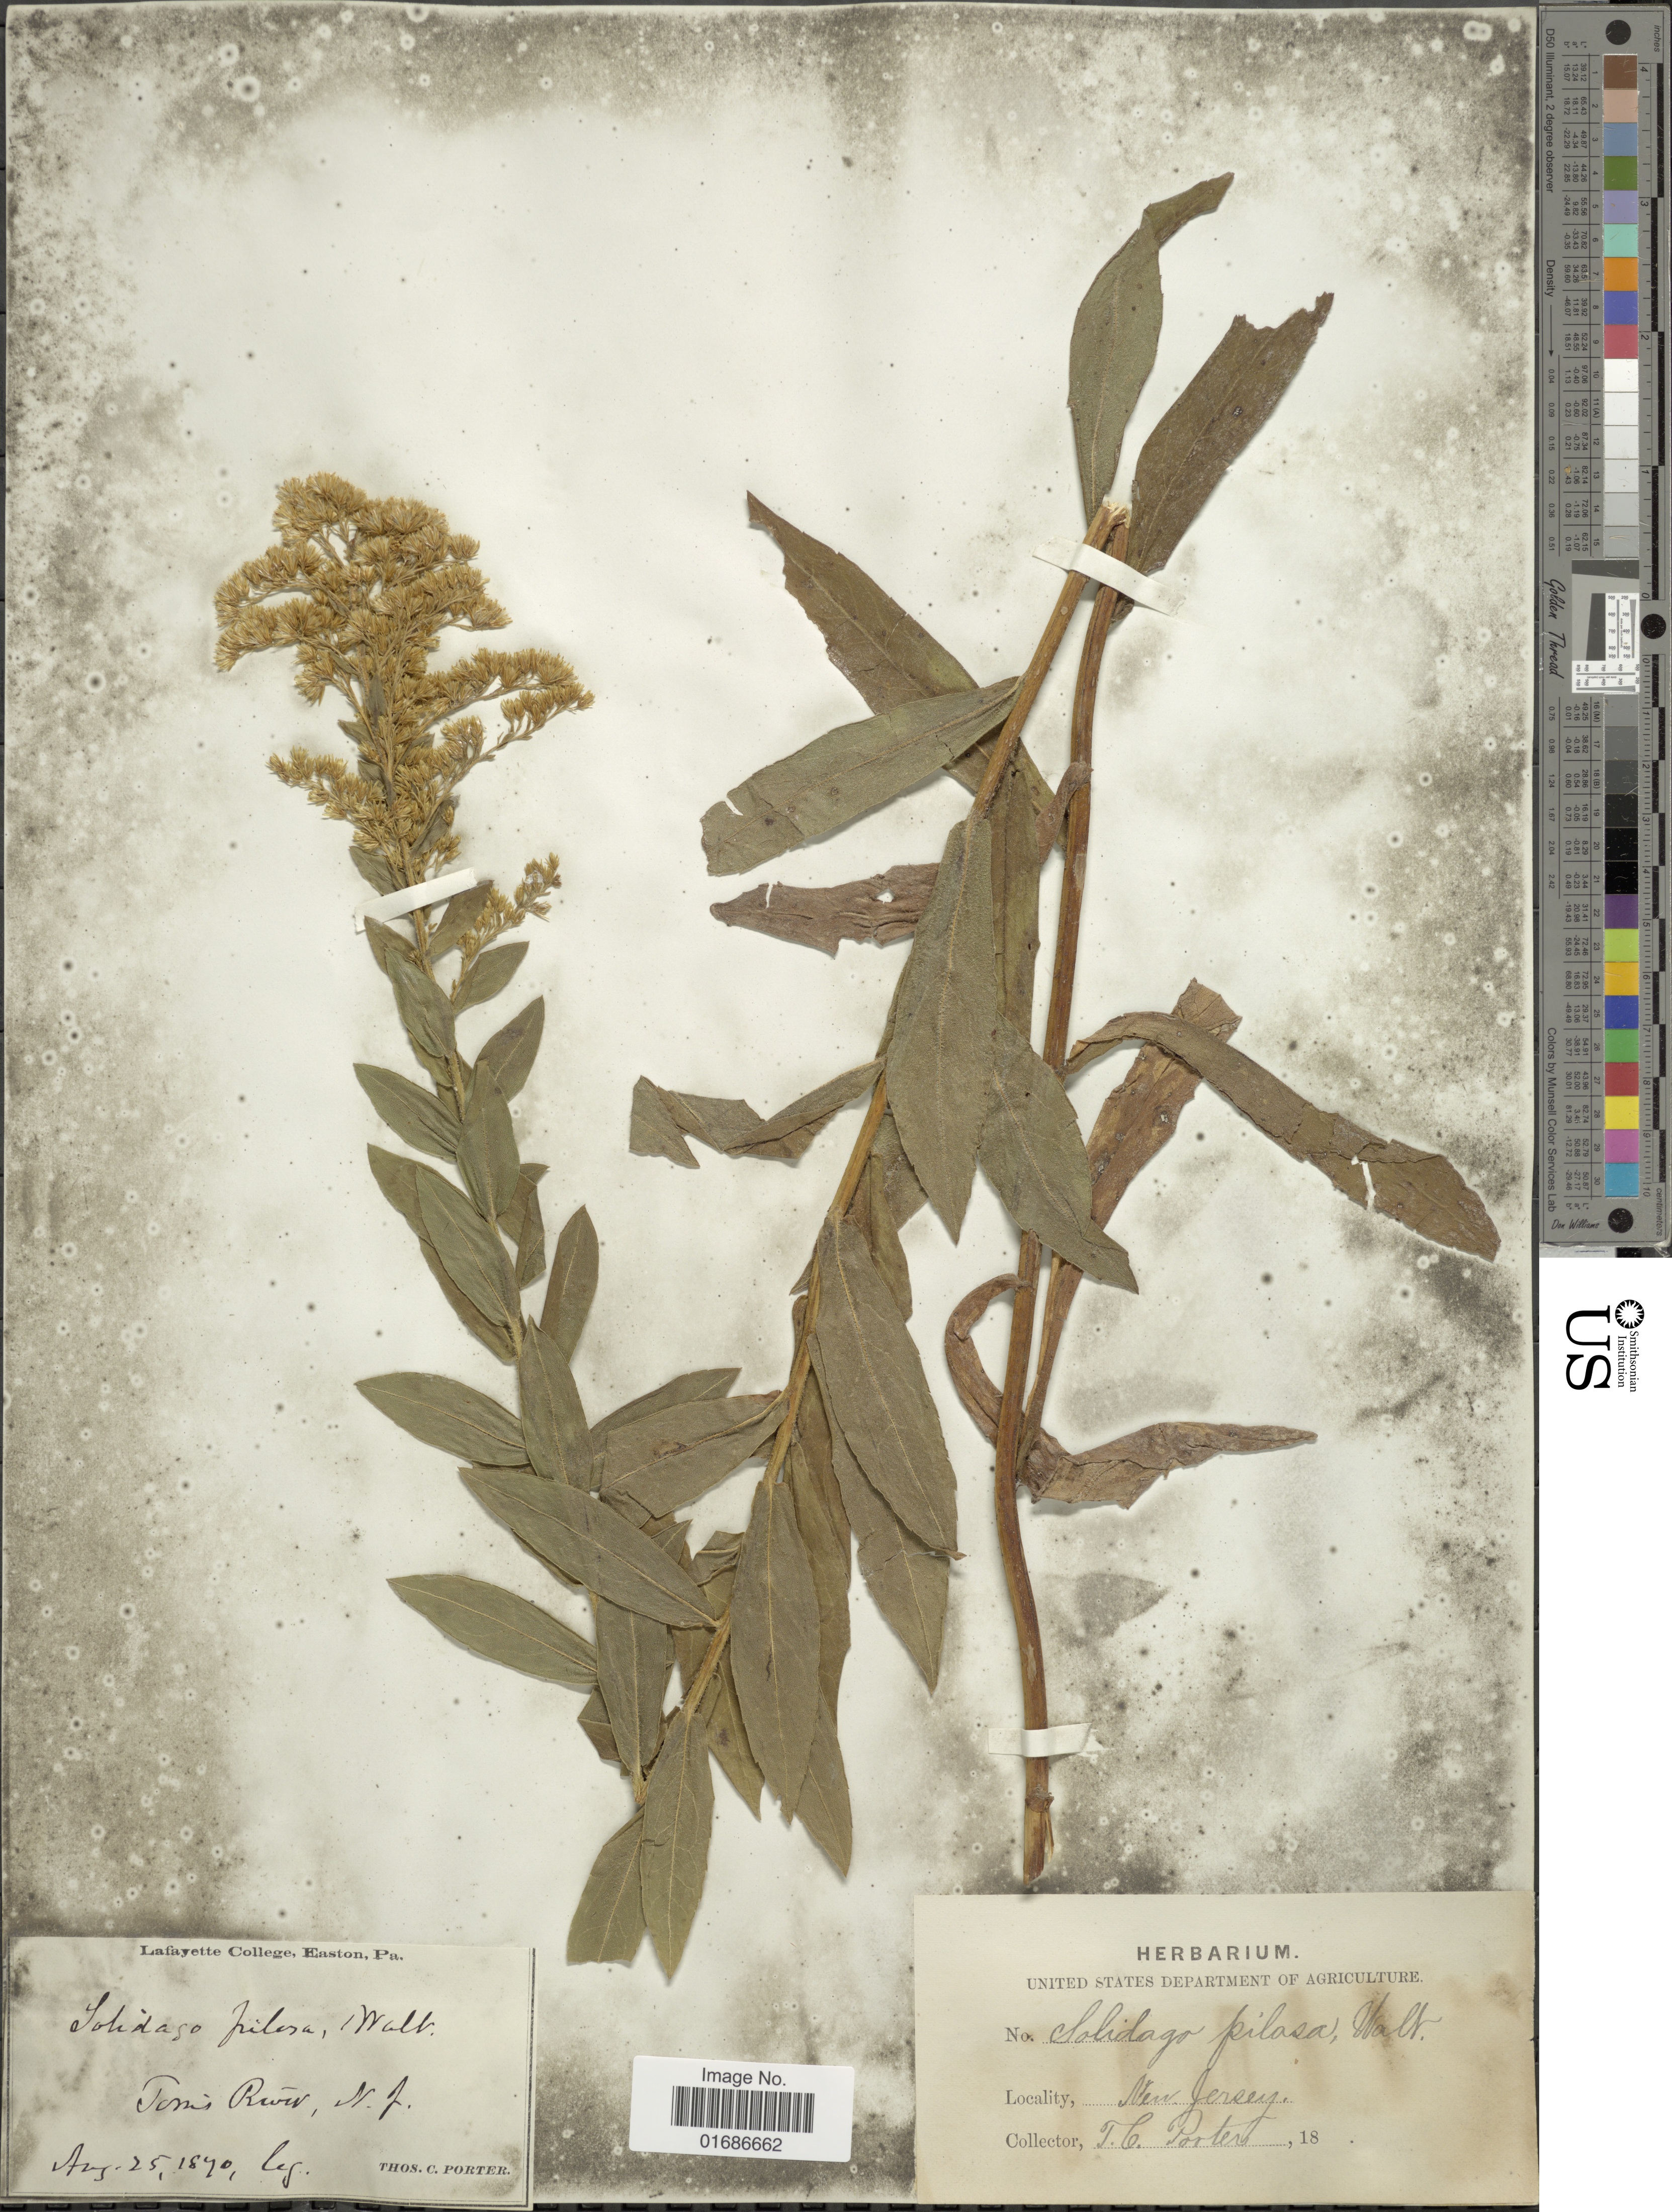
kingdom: Plantae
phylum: Tracheophyta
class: Magnoliopsida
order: Asterales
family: Asteraceae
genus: Solidago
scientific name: Solidago fistulosa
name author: Mill.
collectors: T. C. Porter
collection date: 1890-08-25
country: United States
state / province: New Jersey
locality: Toms River